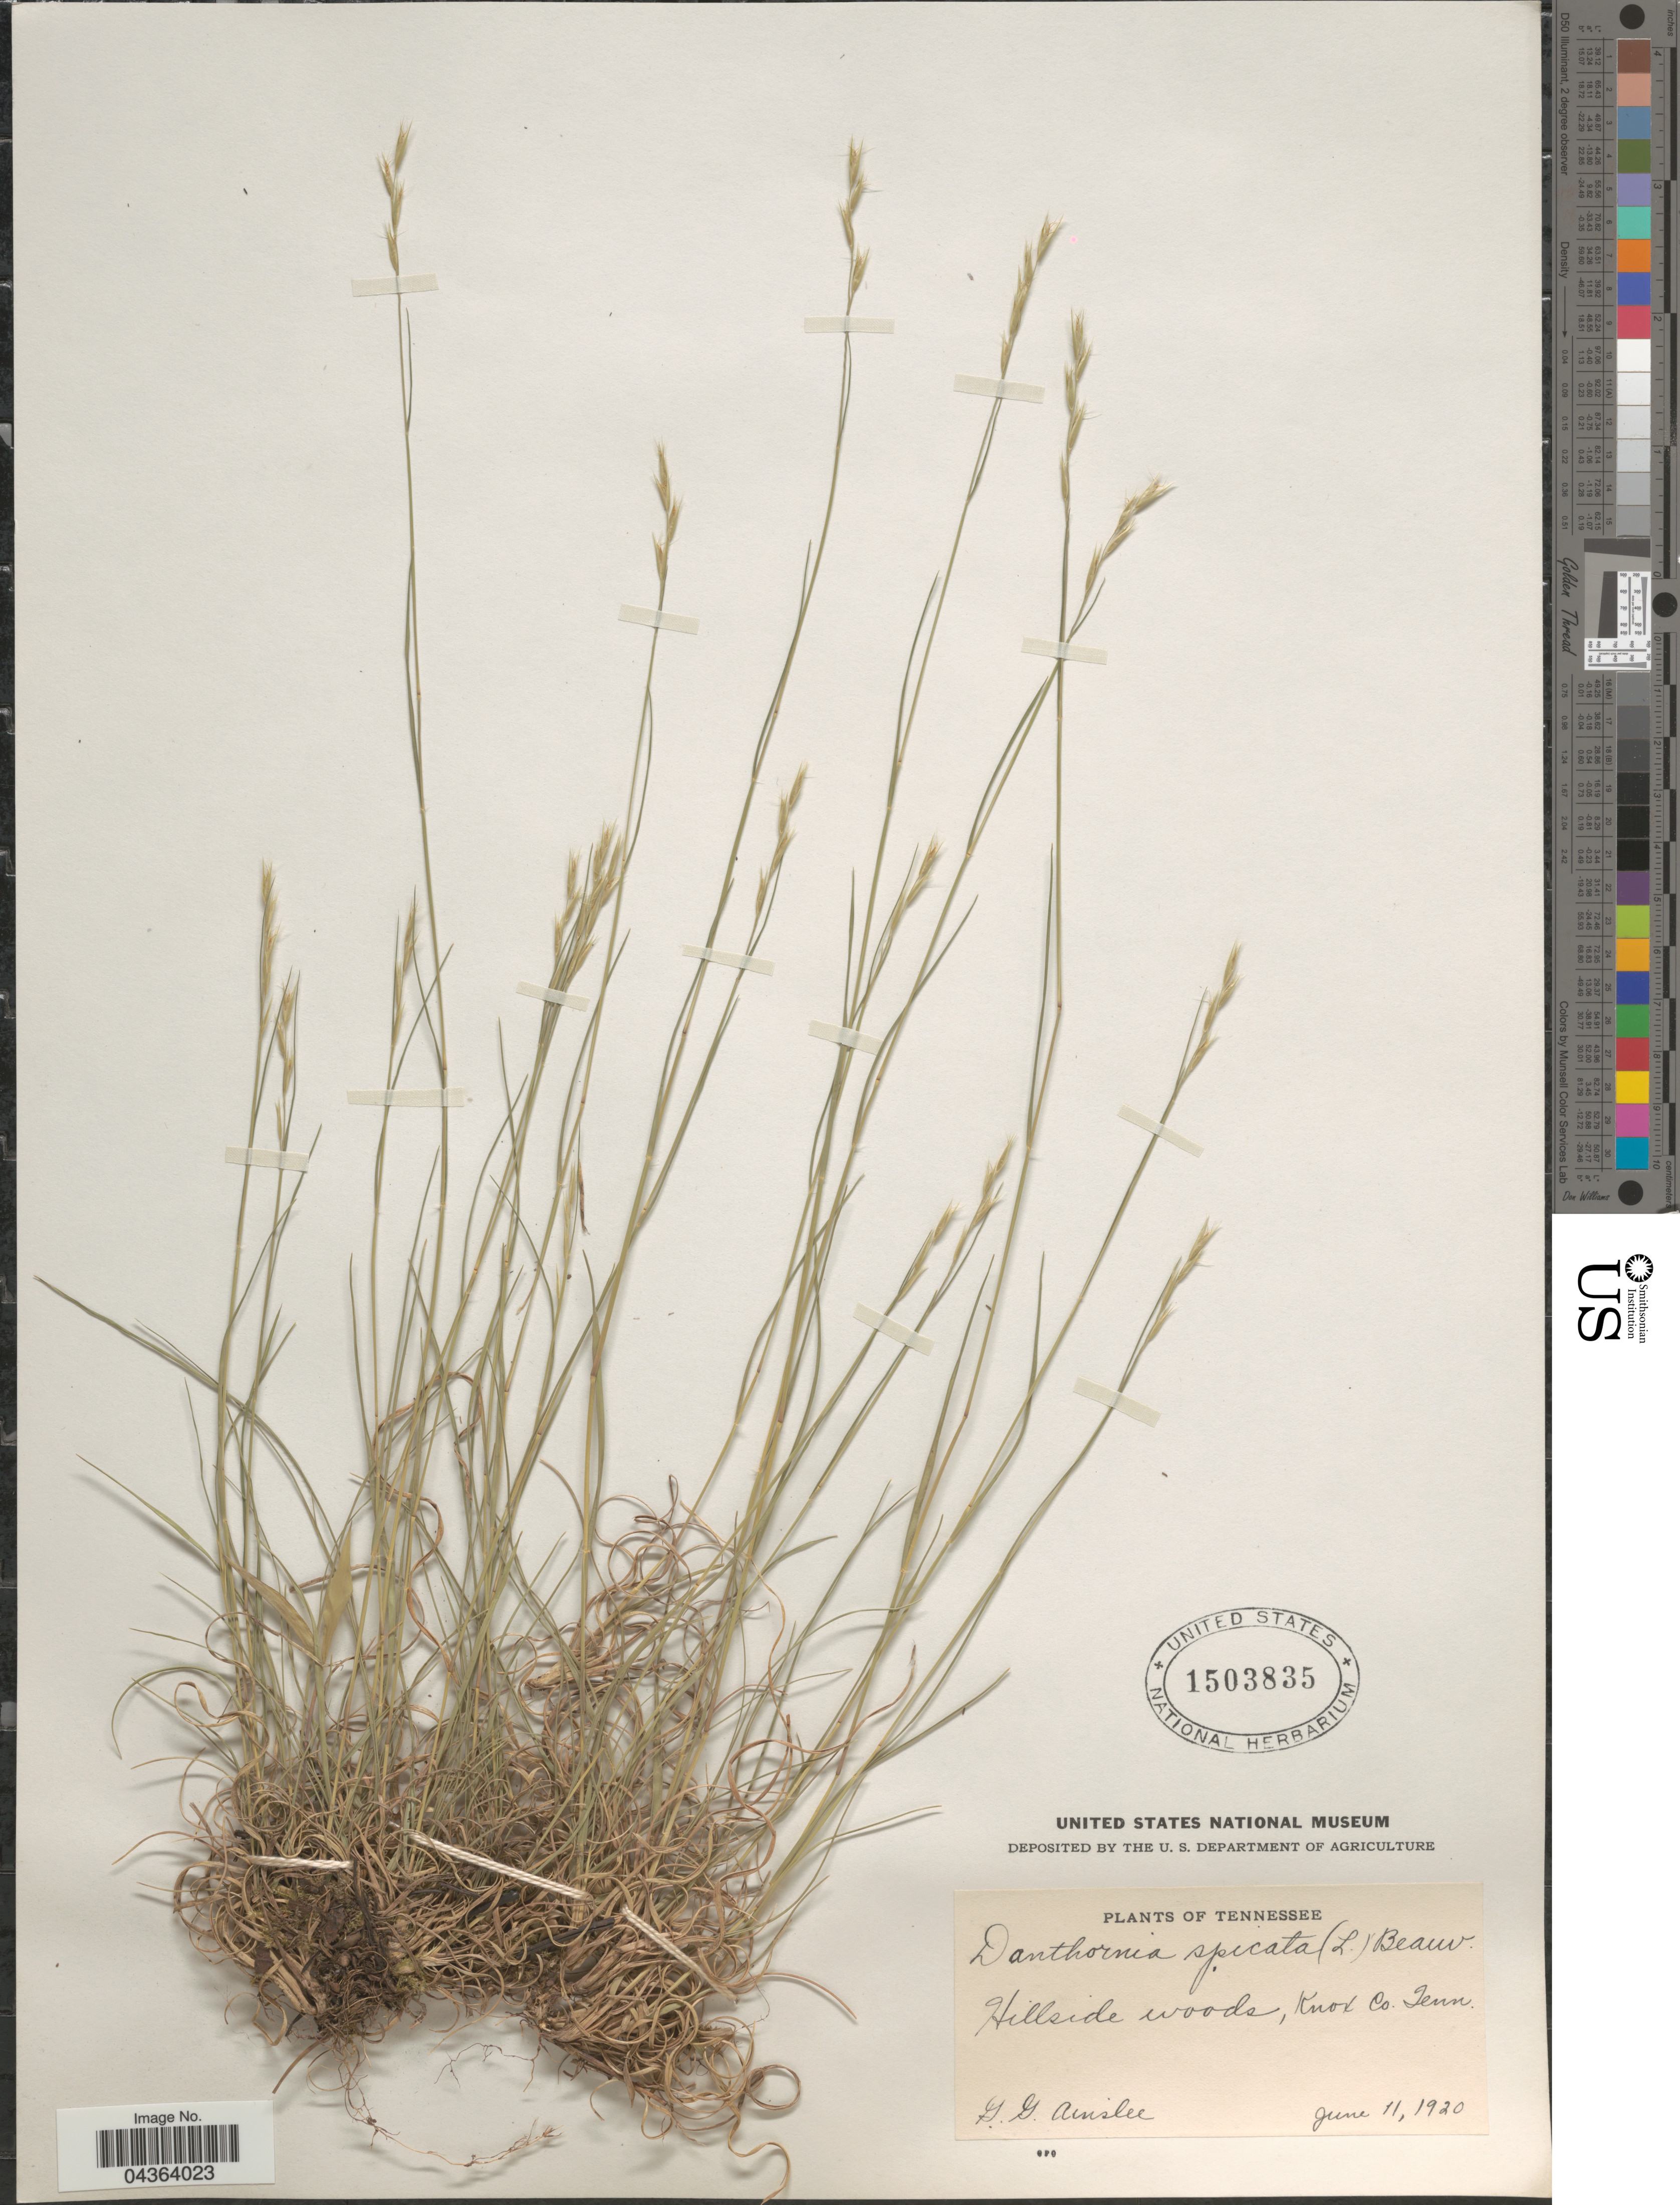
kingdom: Plantae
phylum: Tracheophyta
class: Liliopsida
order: Poales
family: Poaceae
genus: Danthonia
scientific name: Danthonia spicata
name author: (L.) P. Beauv. ex Roem. & Schult.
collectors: G. Ainslee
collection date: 1920-06-11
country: United States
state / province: Tennessee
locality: Hillside woods, Knox Co.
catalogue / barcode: US 1503835